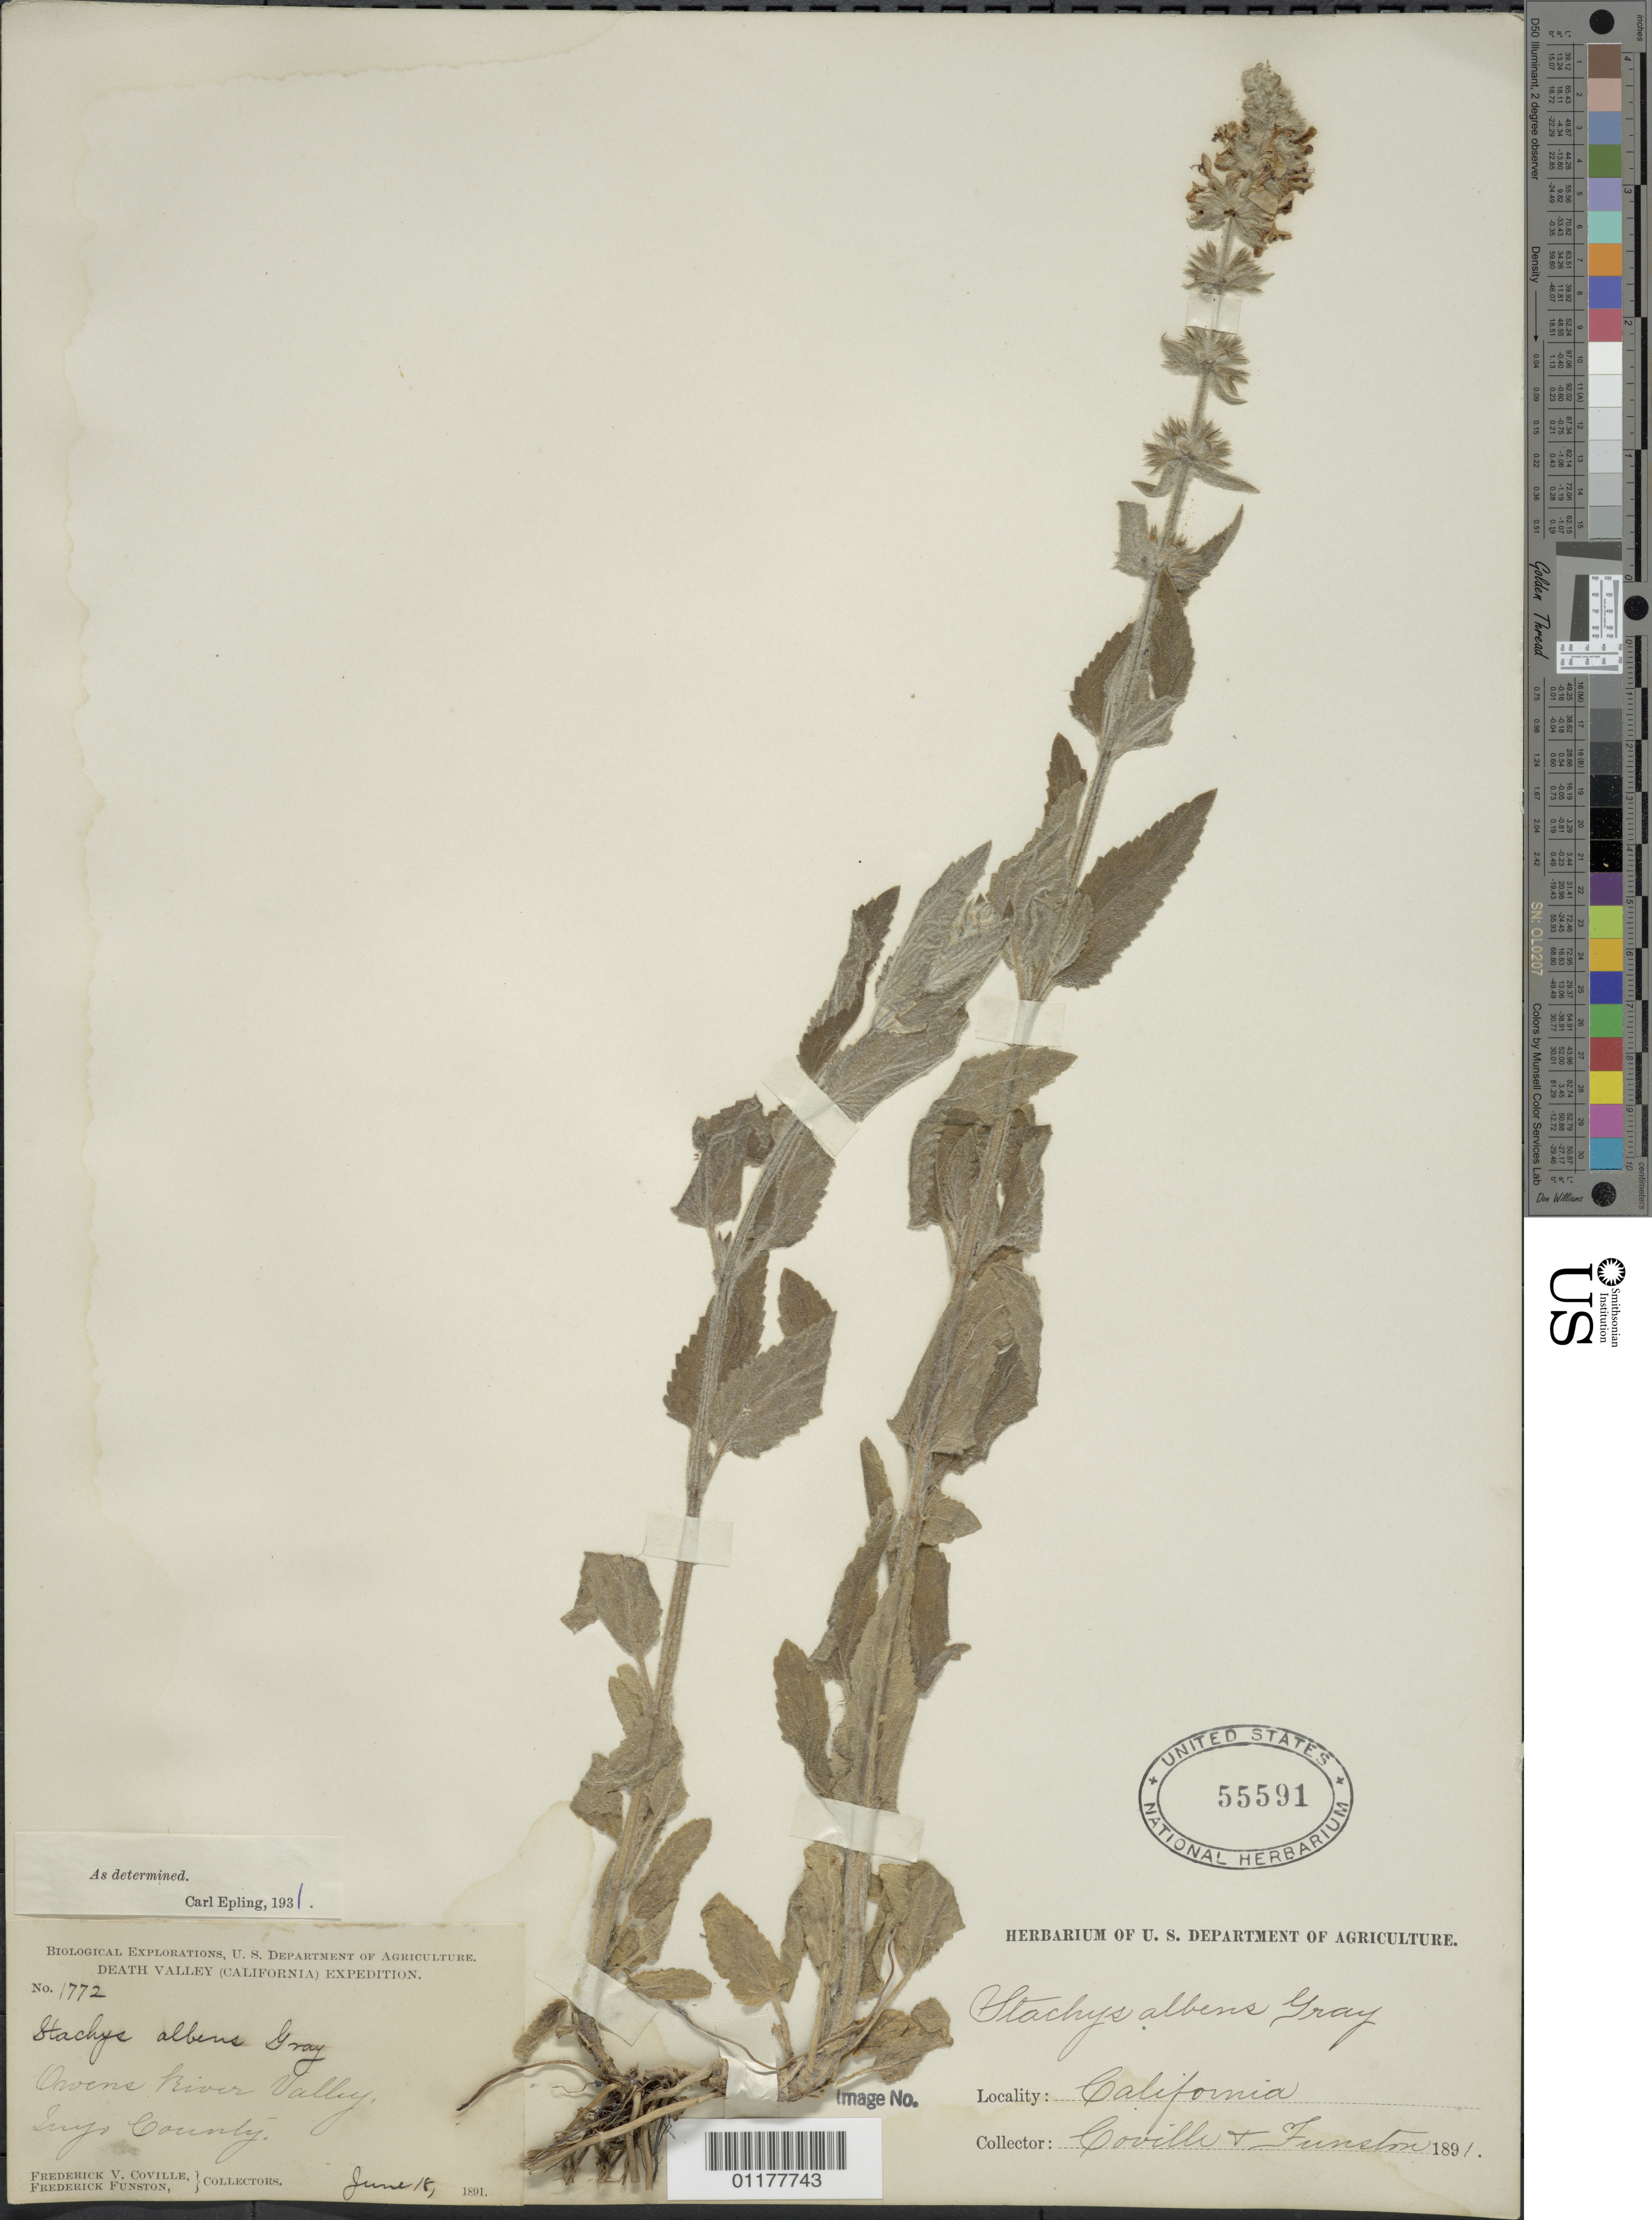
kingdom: Plantae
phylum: Tracheophyta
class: Magnoliopsida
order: Lamiales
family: Lamiaceae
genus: Stachys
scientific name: Stachys albens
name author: A. Gray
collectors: F. V. Coville & F. Funston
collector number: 1772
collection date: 1891-06-18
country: United States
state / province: California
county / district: Inyo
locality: Owens River Valley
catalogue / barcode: US 55591